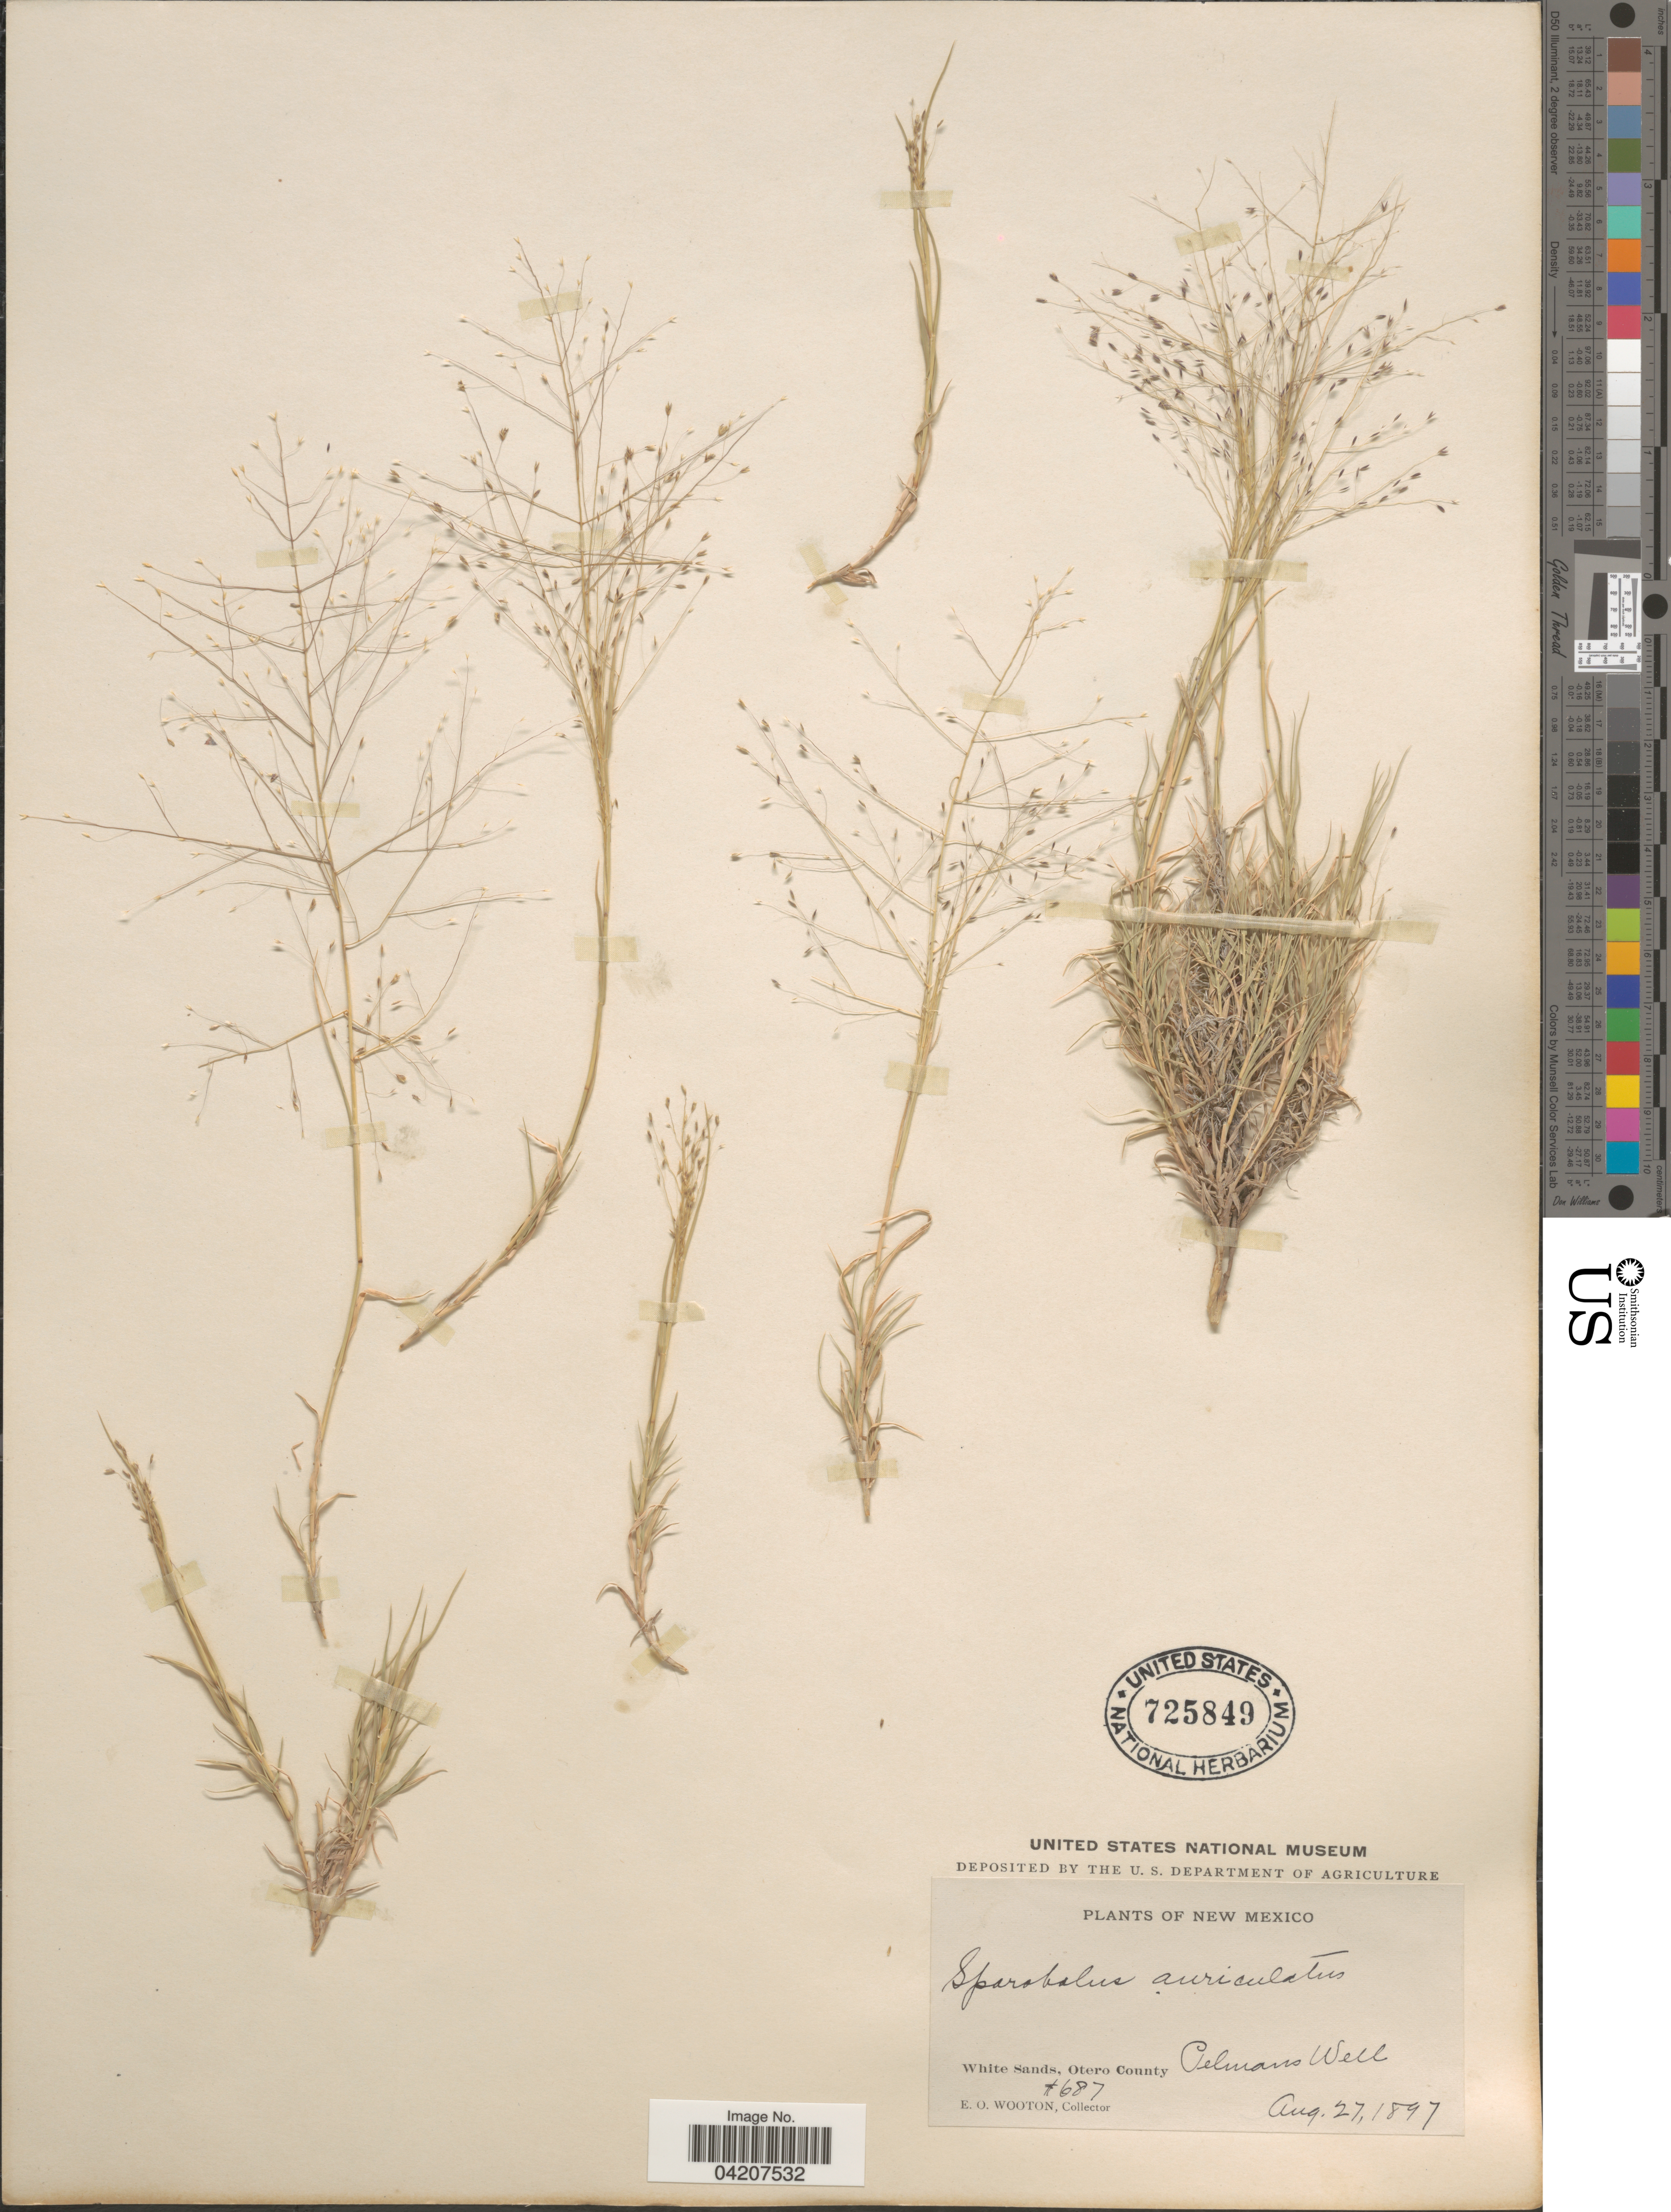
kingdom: Plantae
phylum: Tracheophyta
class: Liliopsida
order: Poales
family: Poaceae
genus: Muhlenbergia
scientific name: Muhlenbergia arenacea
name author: (Buckley) Hitchc.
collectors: E. O. Wooton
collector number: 687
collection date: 1897-08-27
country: United States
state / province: New Mexico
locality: White Sands, Otero County Pelmans Well.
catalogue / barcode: US 725849